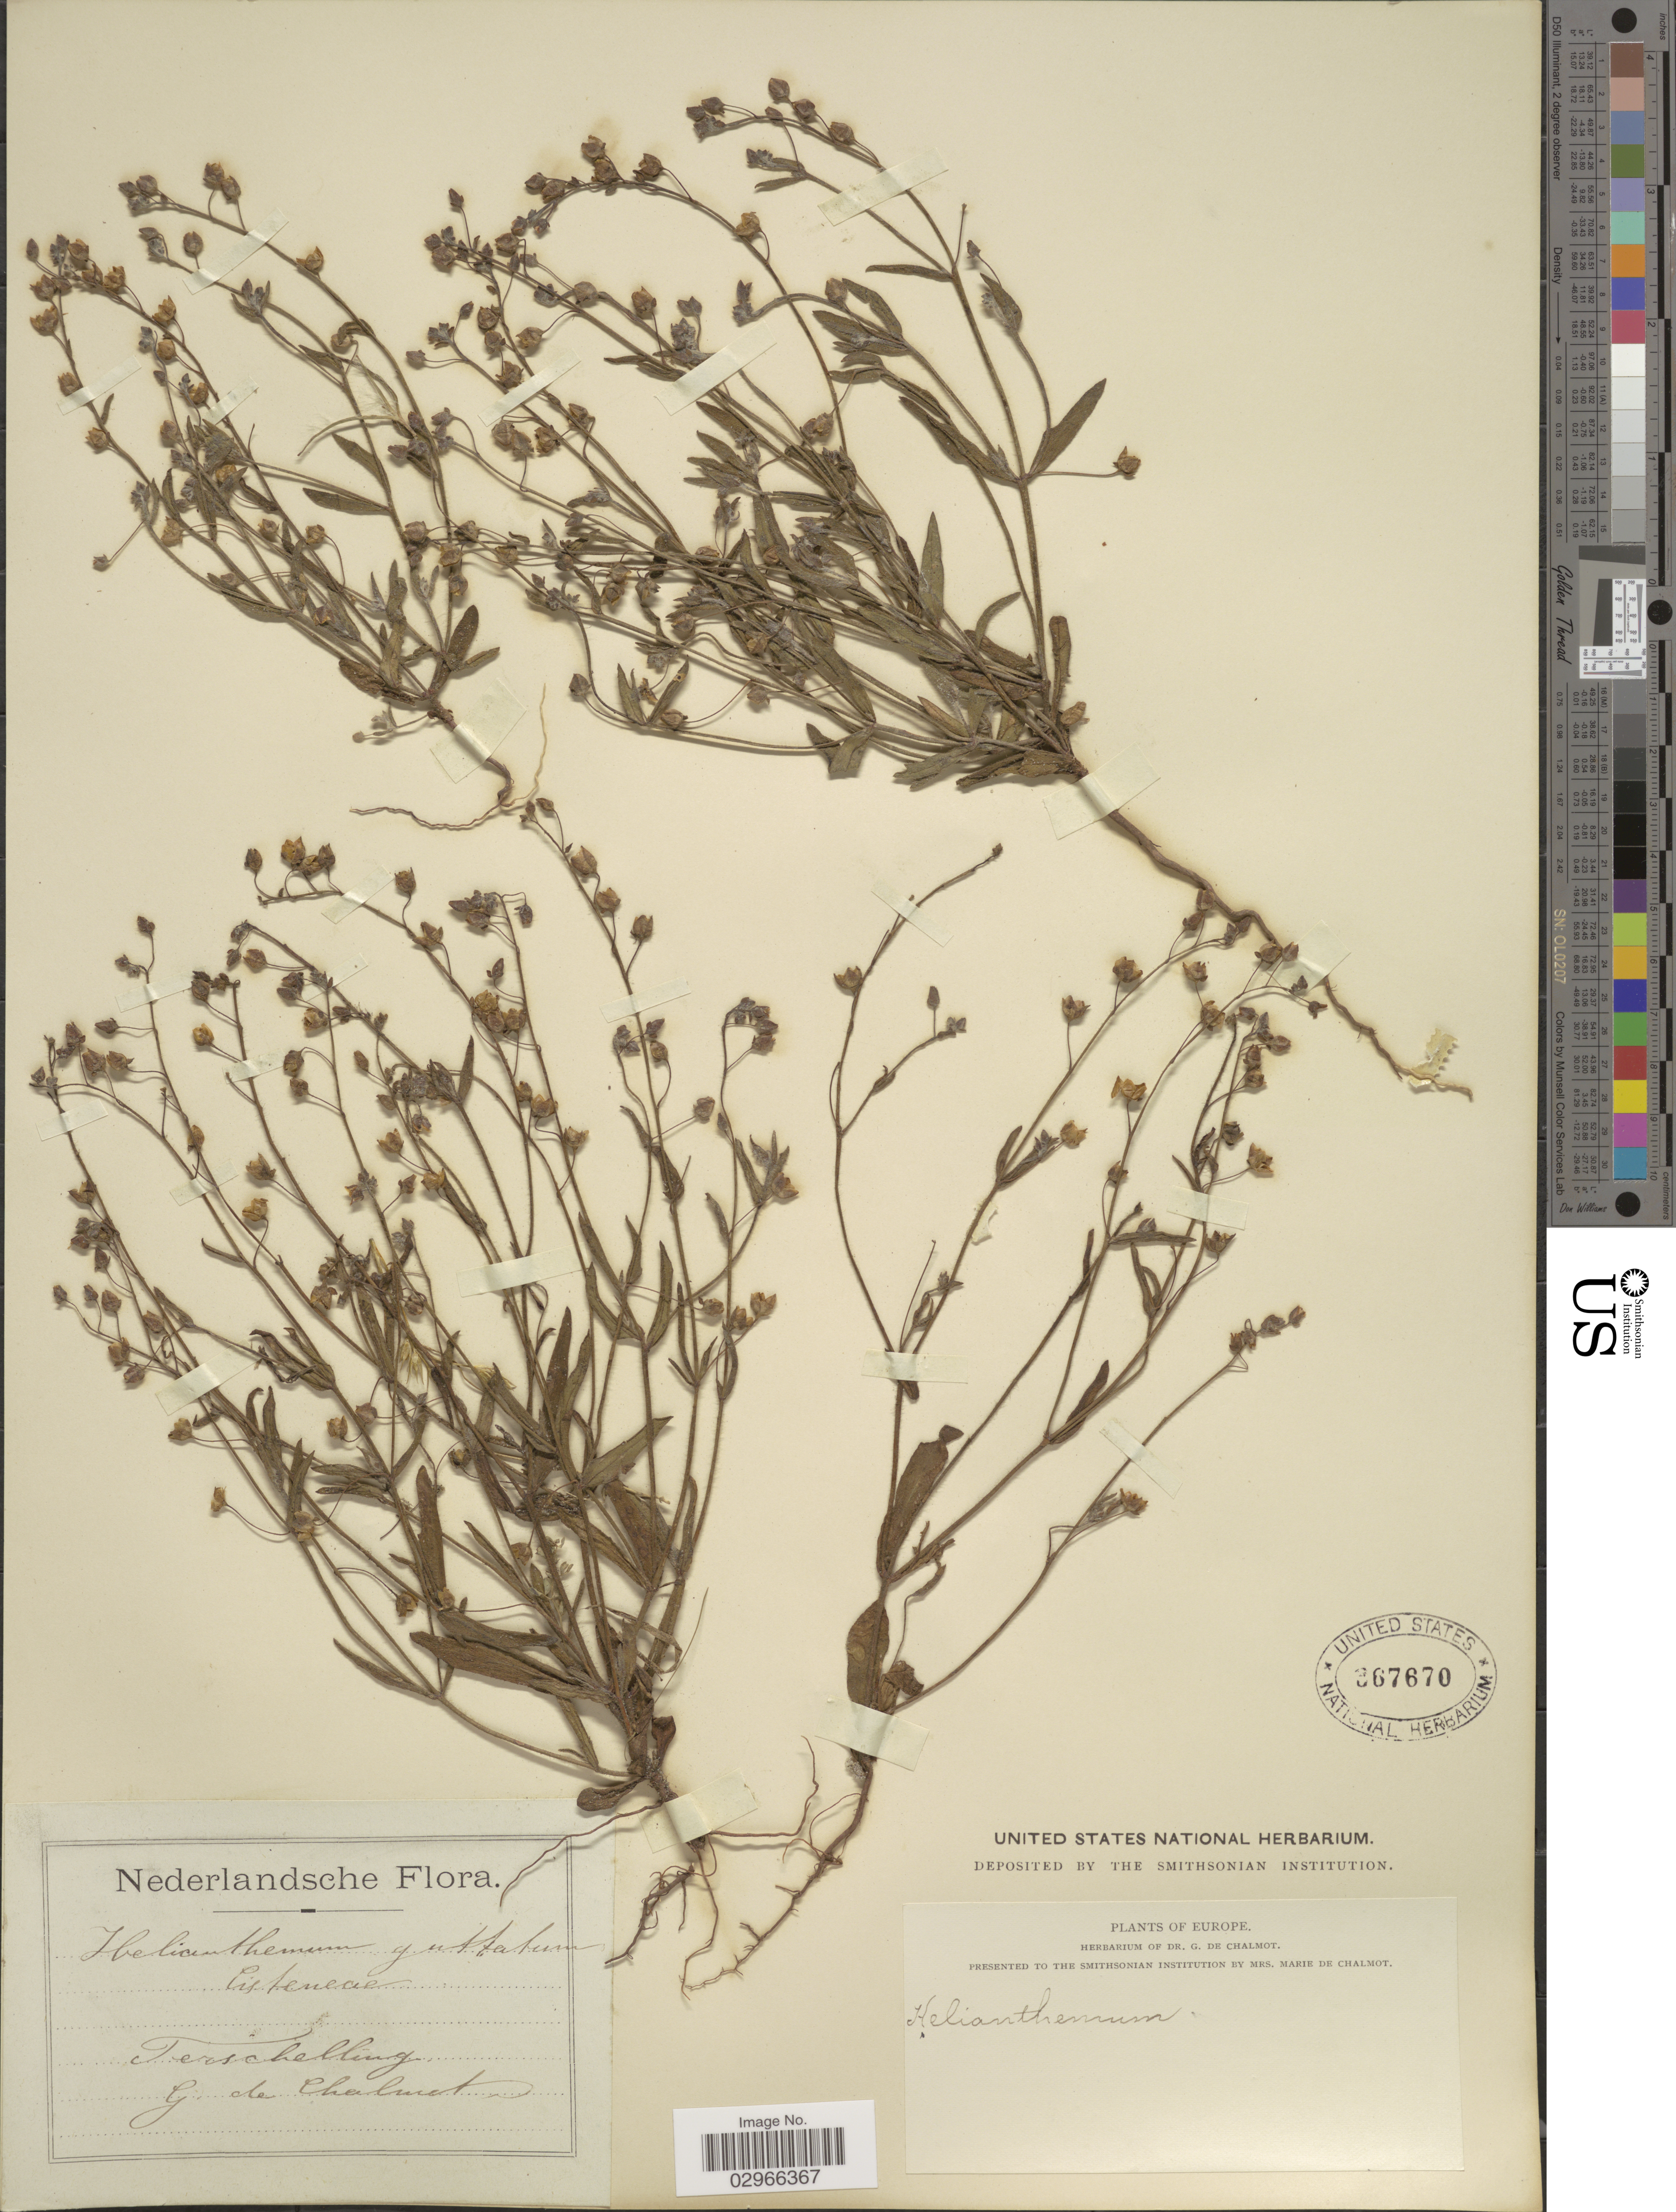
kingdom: Plantae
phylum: Tracheophyta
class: Magnoliopsida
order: Malvales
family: Cistaceae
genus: Tuberaria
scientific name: Tuberaria guttata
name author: (L.) Fourr.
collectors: G. de Chalmot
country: Netherlands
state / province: Friesland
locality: Terschelling.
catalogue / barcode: US 367670